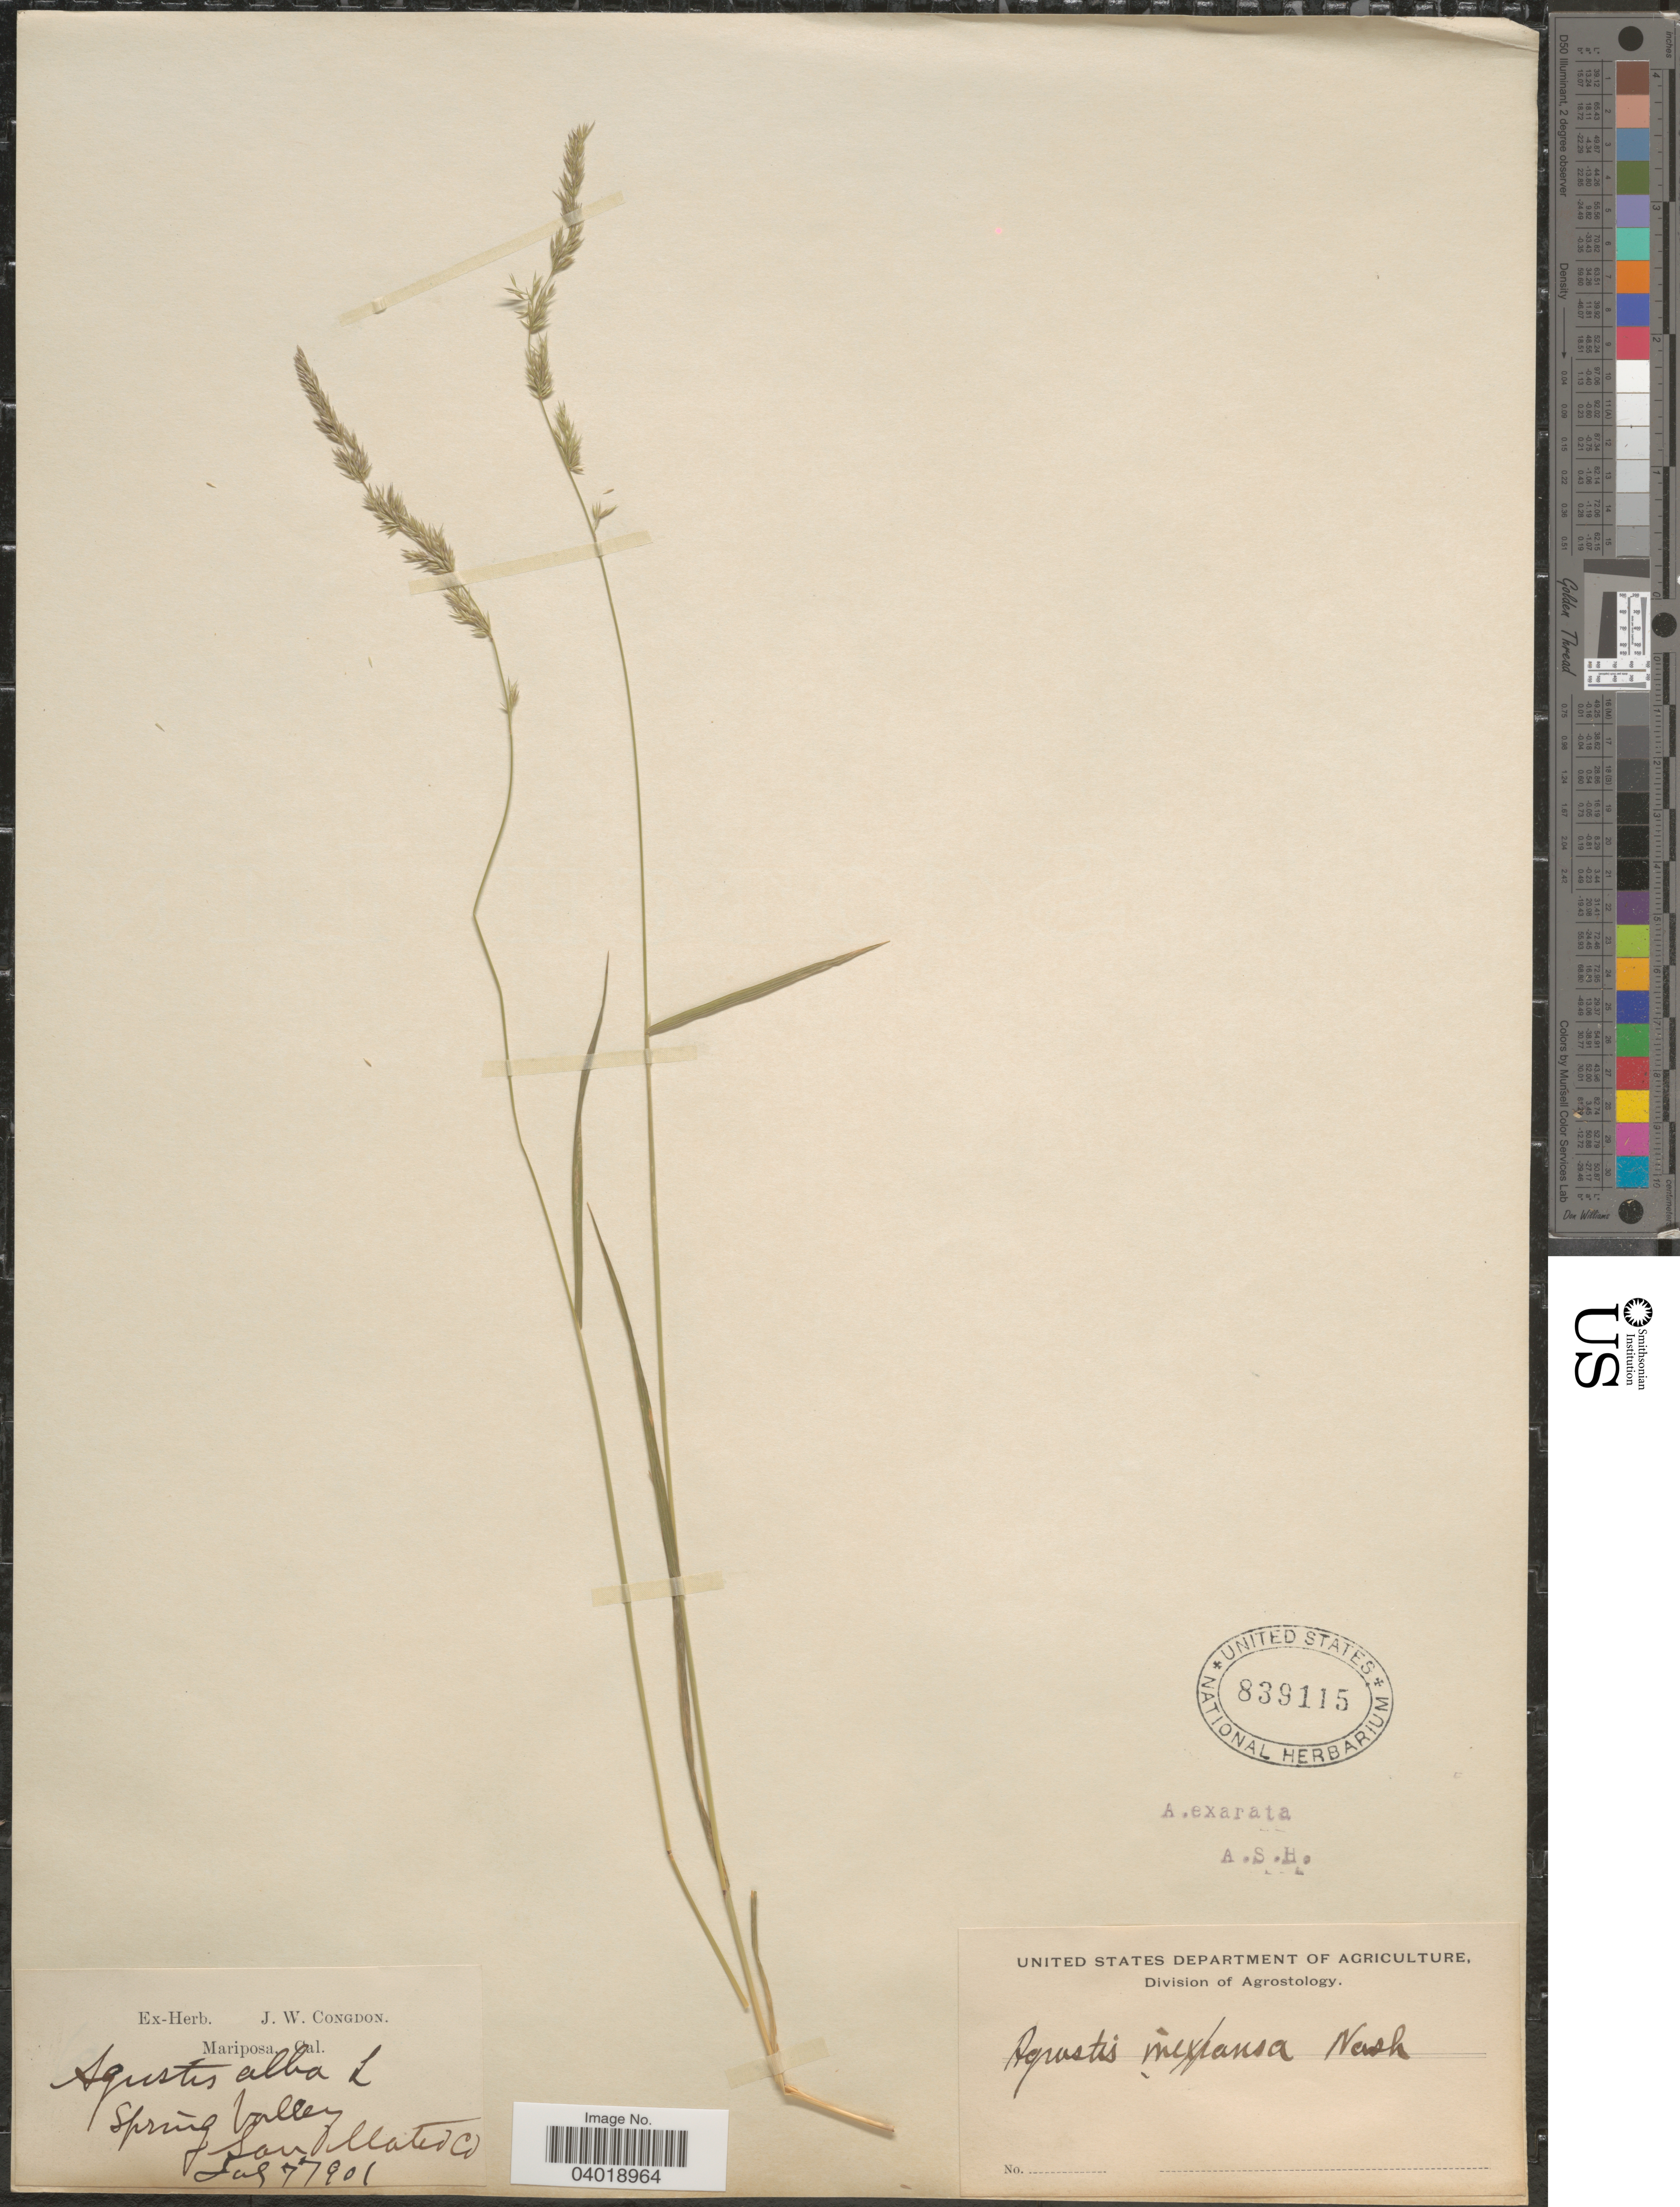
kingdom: Plantae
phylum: Tracheophyta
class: Liliopsida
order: Poales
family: Poaceae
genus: Agrostis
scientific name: Agrostis exarata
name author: Trin.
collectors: ex herb. J. W. Congdon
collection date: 1901-07-07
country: United States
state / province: California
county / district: San Mateo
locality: Mariposa. Spring Valley. San Mateo Co.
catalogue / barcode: US 839115